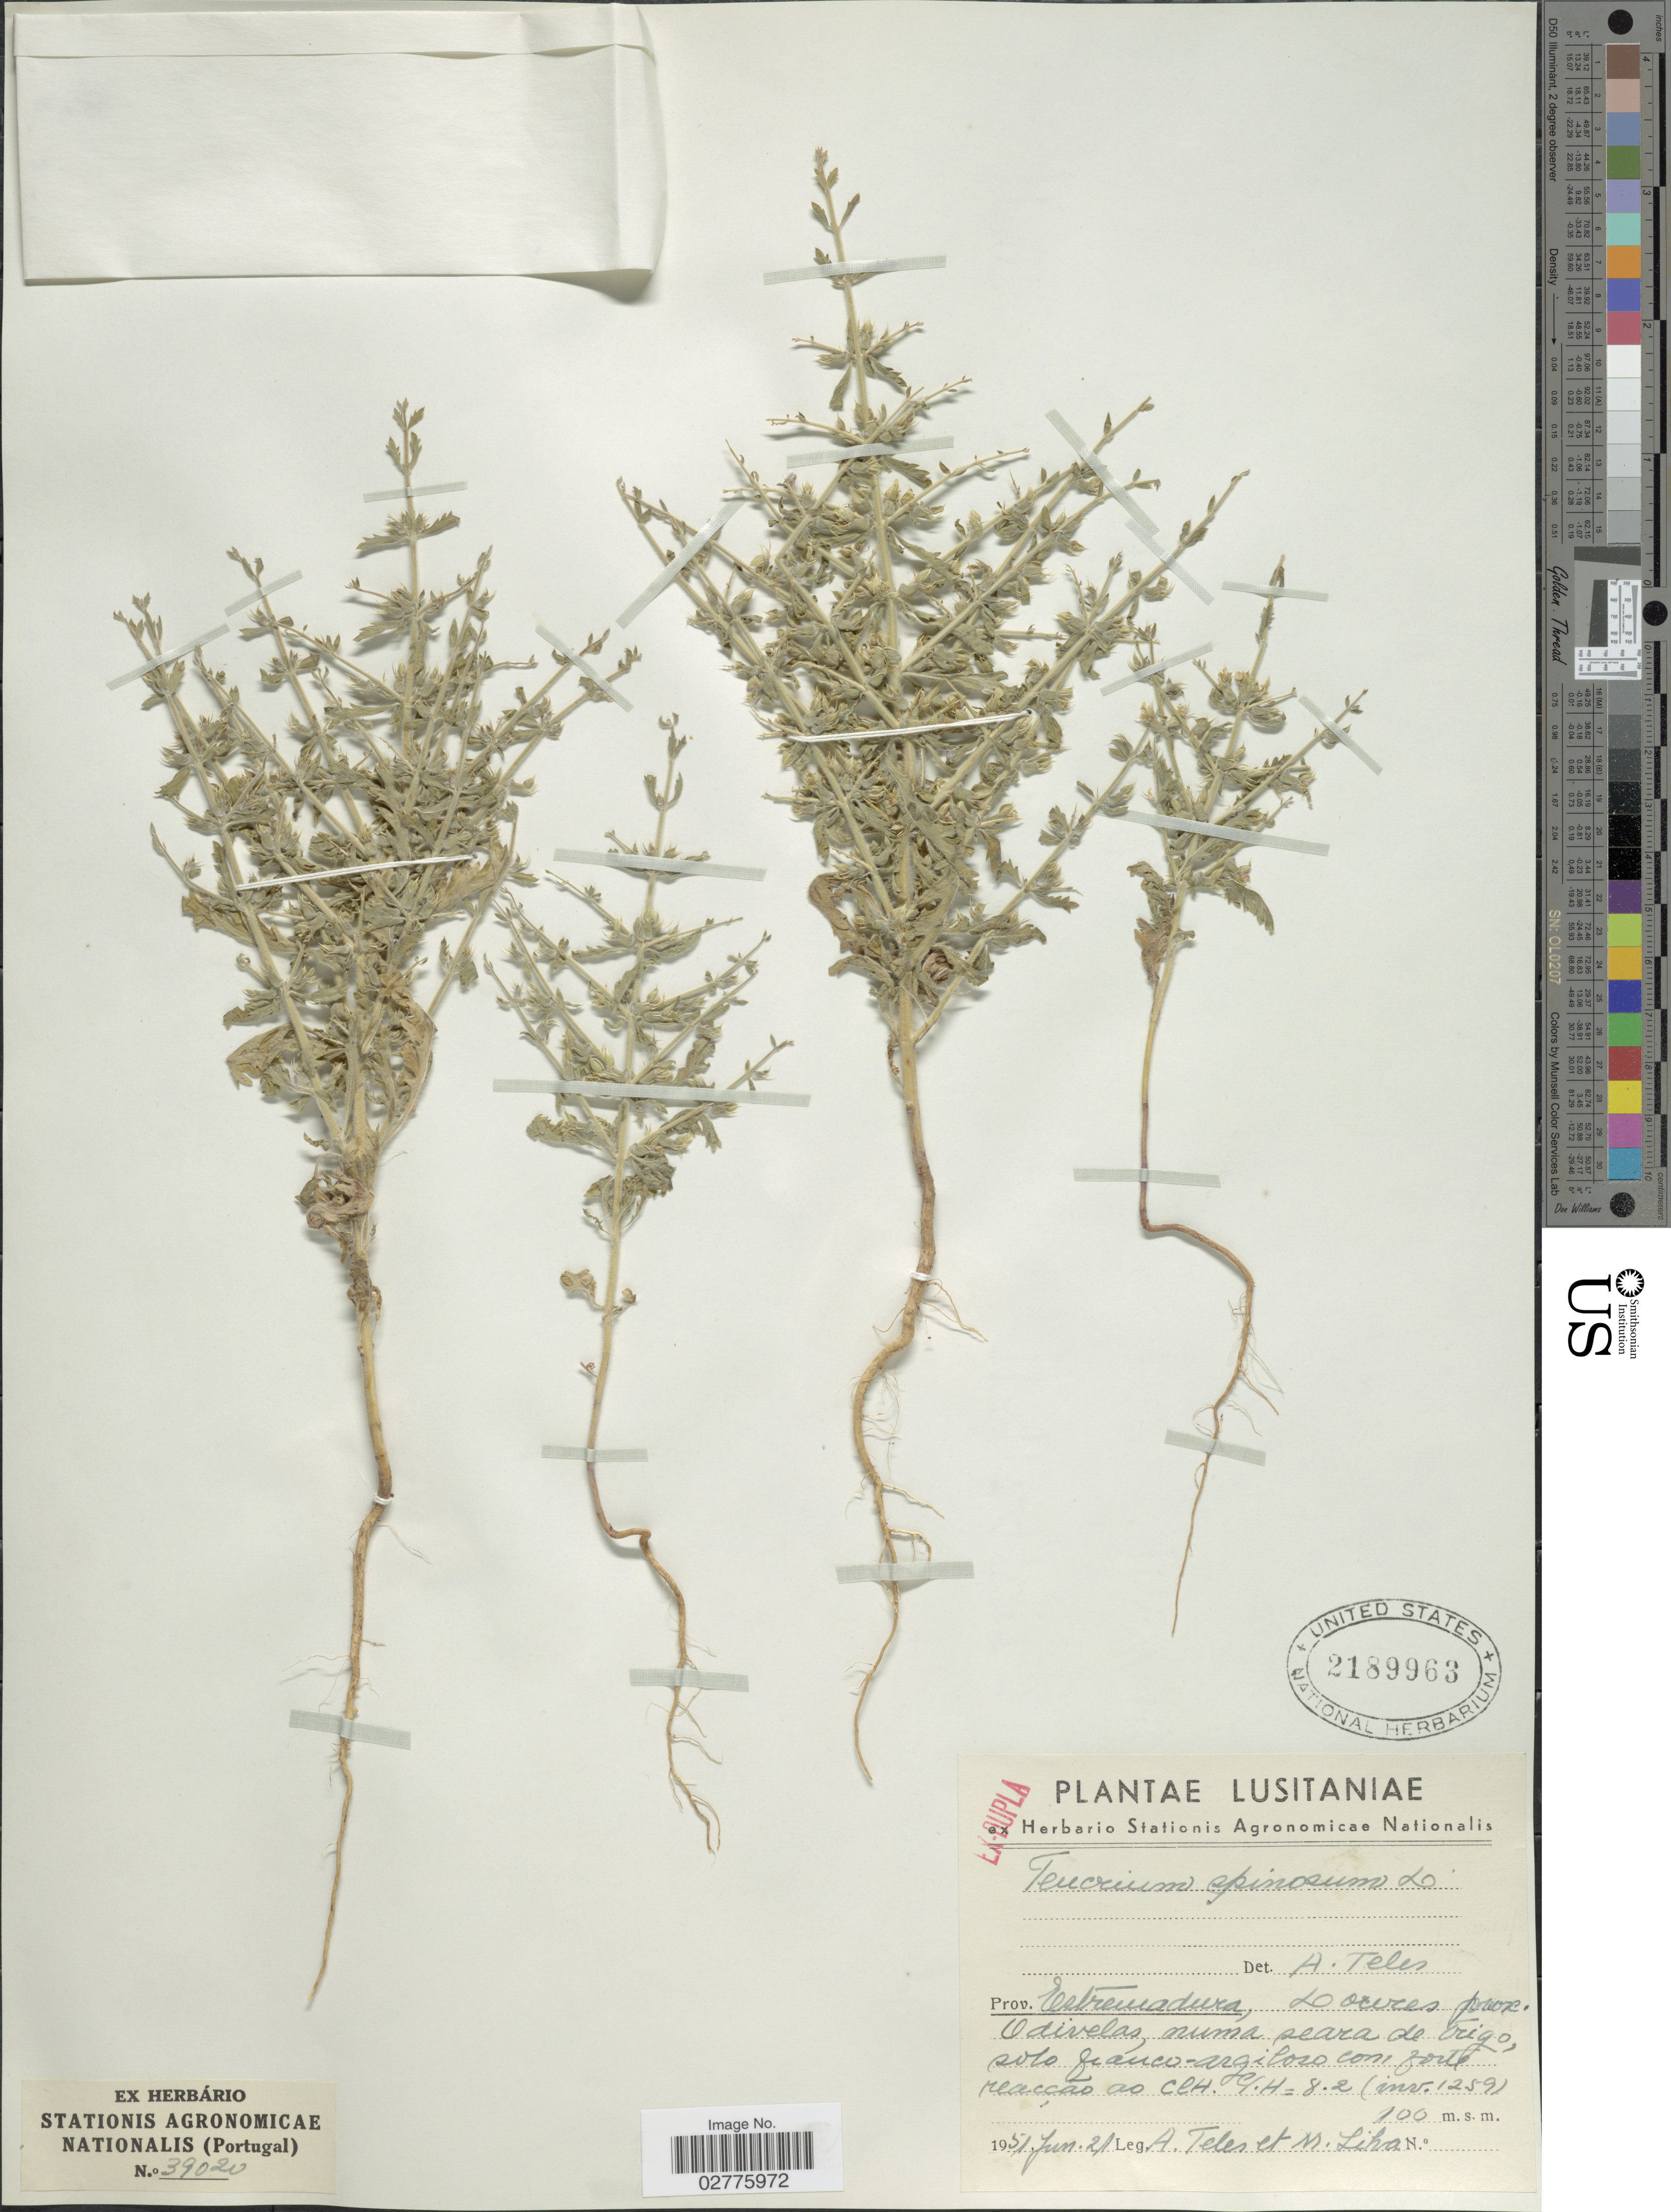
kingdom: Plantae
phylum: Tracheophyta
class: Magnoliopsida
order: Lamiales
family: Lamiaceae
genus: Teucrium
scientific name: Teucrium spinosum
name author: L.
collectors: A. Teles & M. Liha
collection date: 1951-06-21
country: Portugal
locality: Lusitaniae, Prov. Estremadura, Loures prox. Odivelas, numa seara de Trigo.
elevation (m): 100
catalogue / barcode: US 2189963